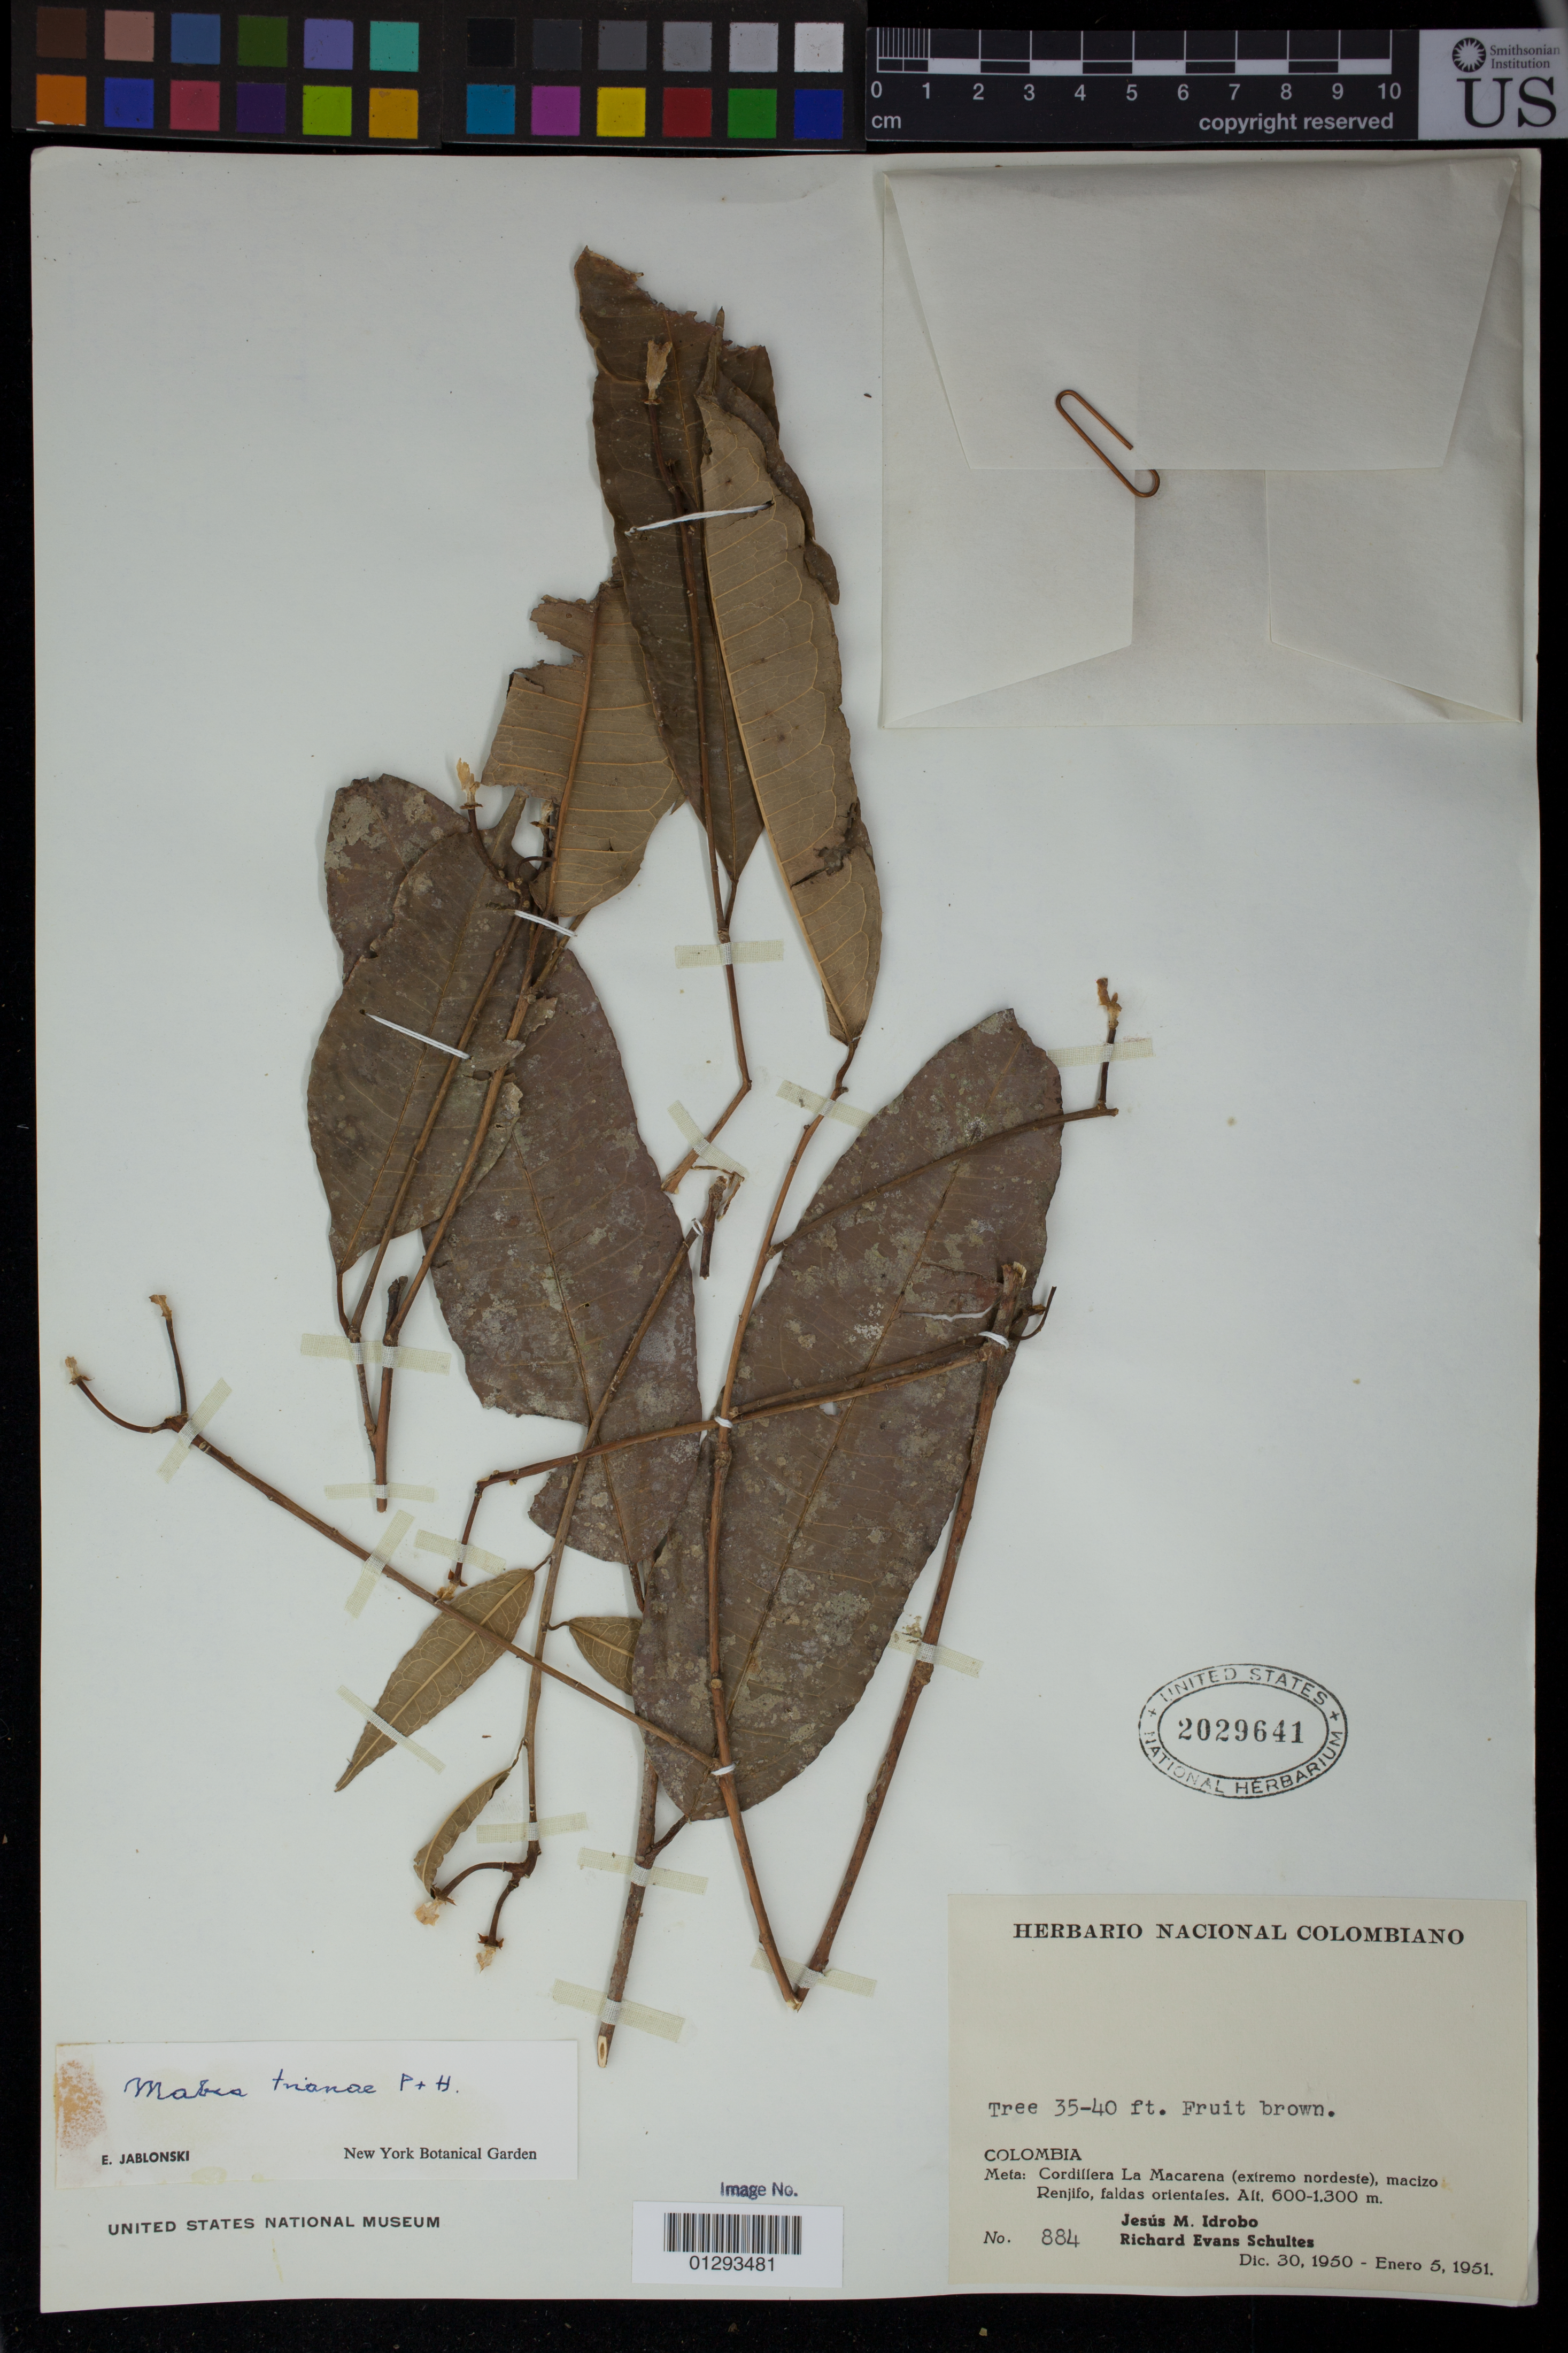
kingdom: Plantae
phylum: Tracheophyta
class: Magnoliopsida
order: Malpighiales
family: Euphorbiaceae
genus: Mabea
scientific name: Mabea trianae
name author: Pax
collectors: J. M. Idrobo & R. E. Schultes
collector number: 884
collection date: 1950-12-30/1951-01-05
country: Colombia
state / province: Meta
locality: Cordillera La Macarena (extremo nordeste), macizo Renjifo, faldas orientalies.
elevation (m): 600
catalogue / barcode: US 2029641